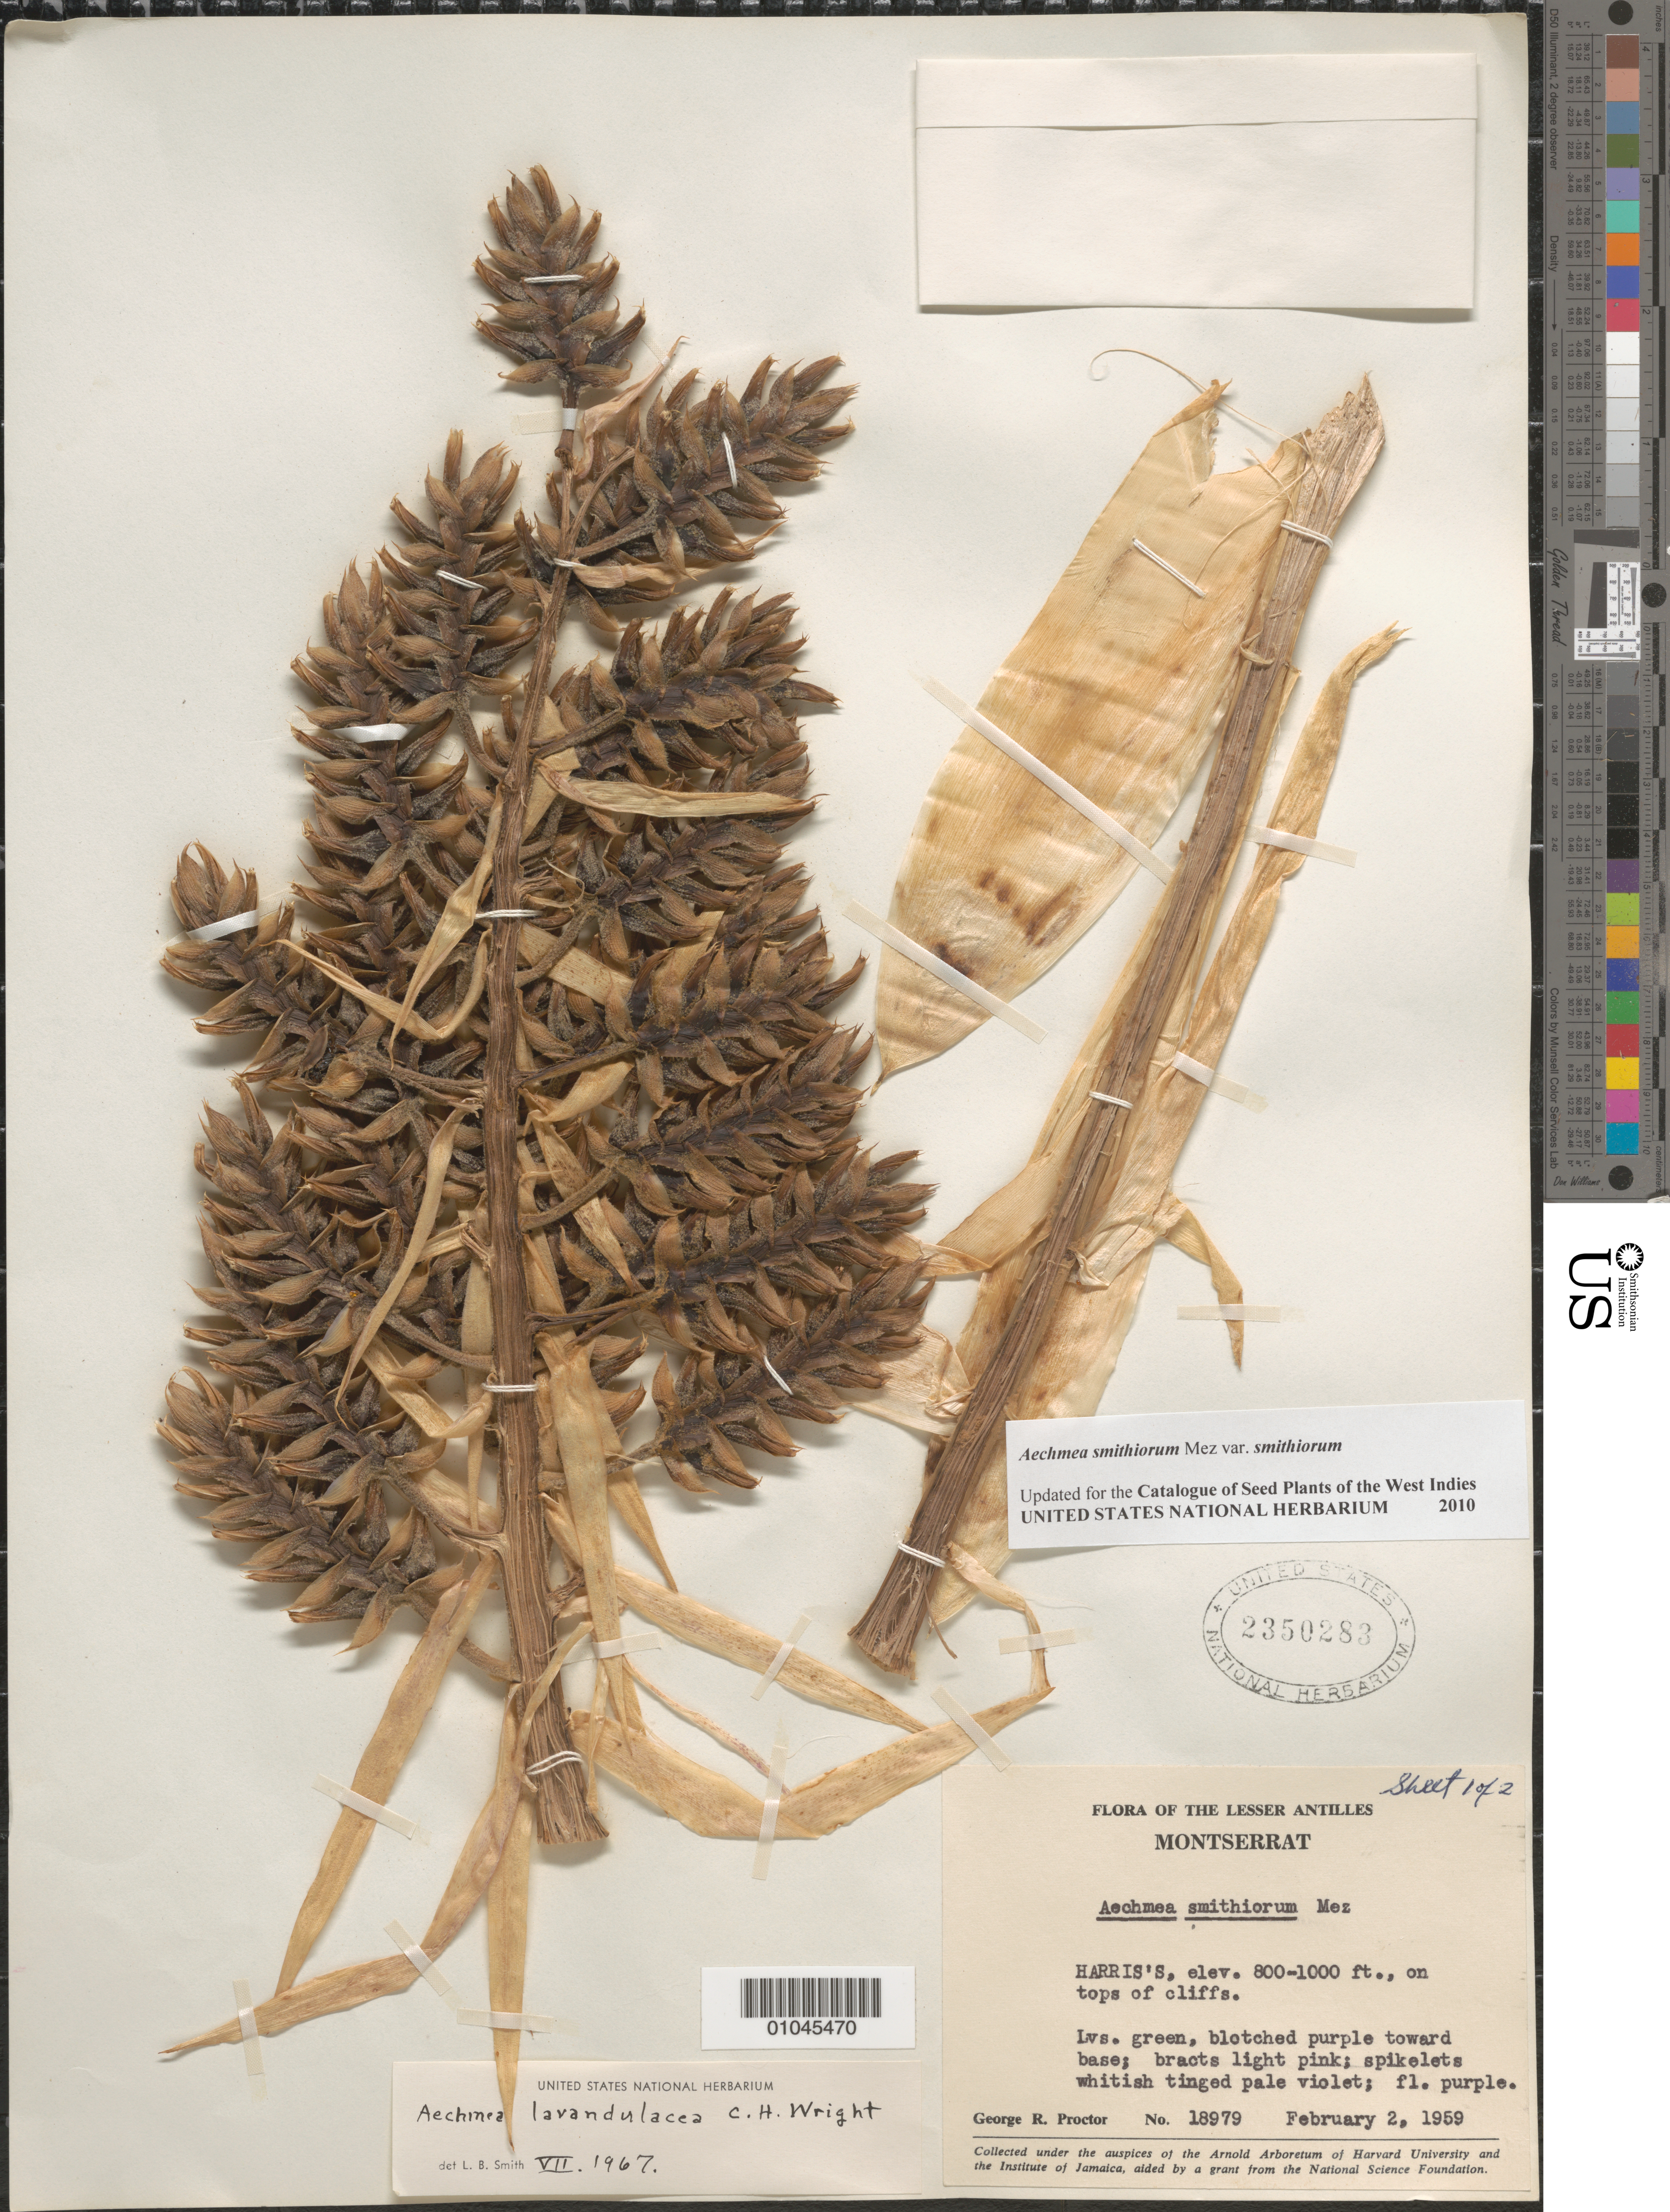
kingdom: Plantae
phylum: Tracheophyta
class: Liliopsida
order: Poales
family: Bromeliaceae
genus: Aechmea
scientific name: Aechmea smithiorum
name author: Mez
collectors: G. R. Proctor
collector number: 18979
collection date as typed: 02 Feb 1959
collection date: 1959-02-02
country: Montserrat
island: Montserrat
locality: on tops of cliffs.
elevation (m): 244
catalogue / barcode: US 2350283